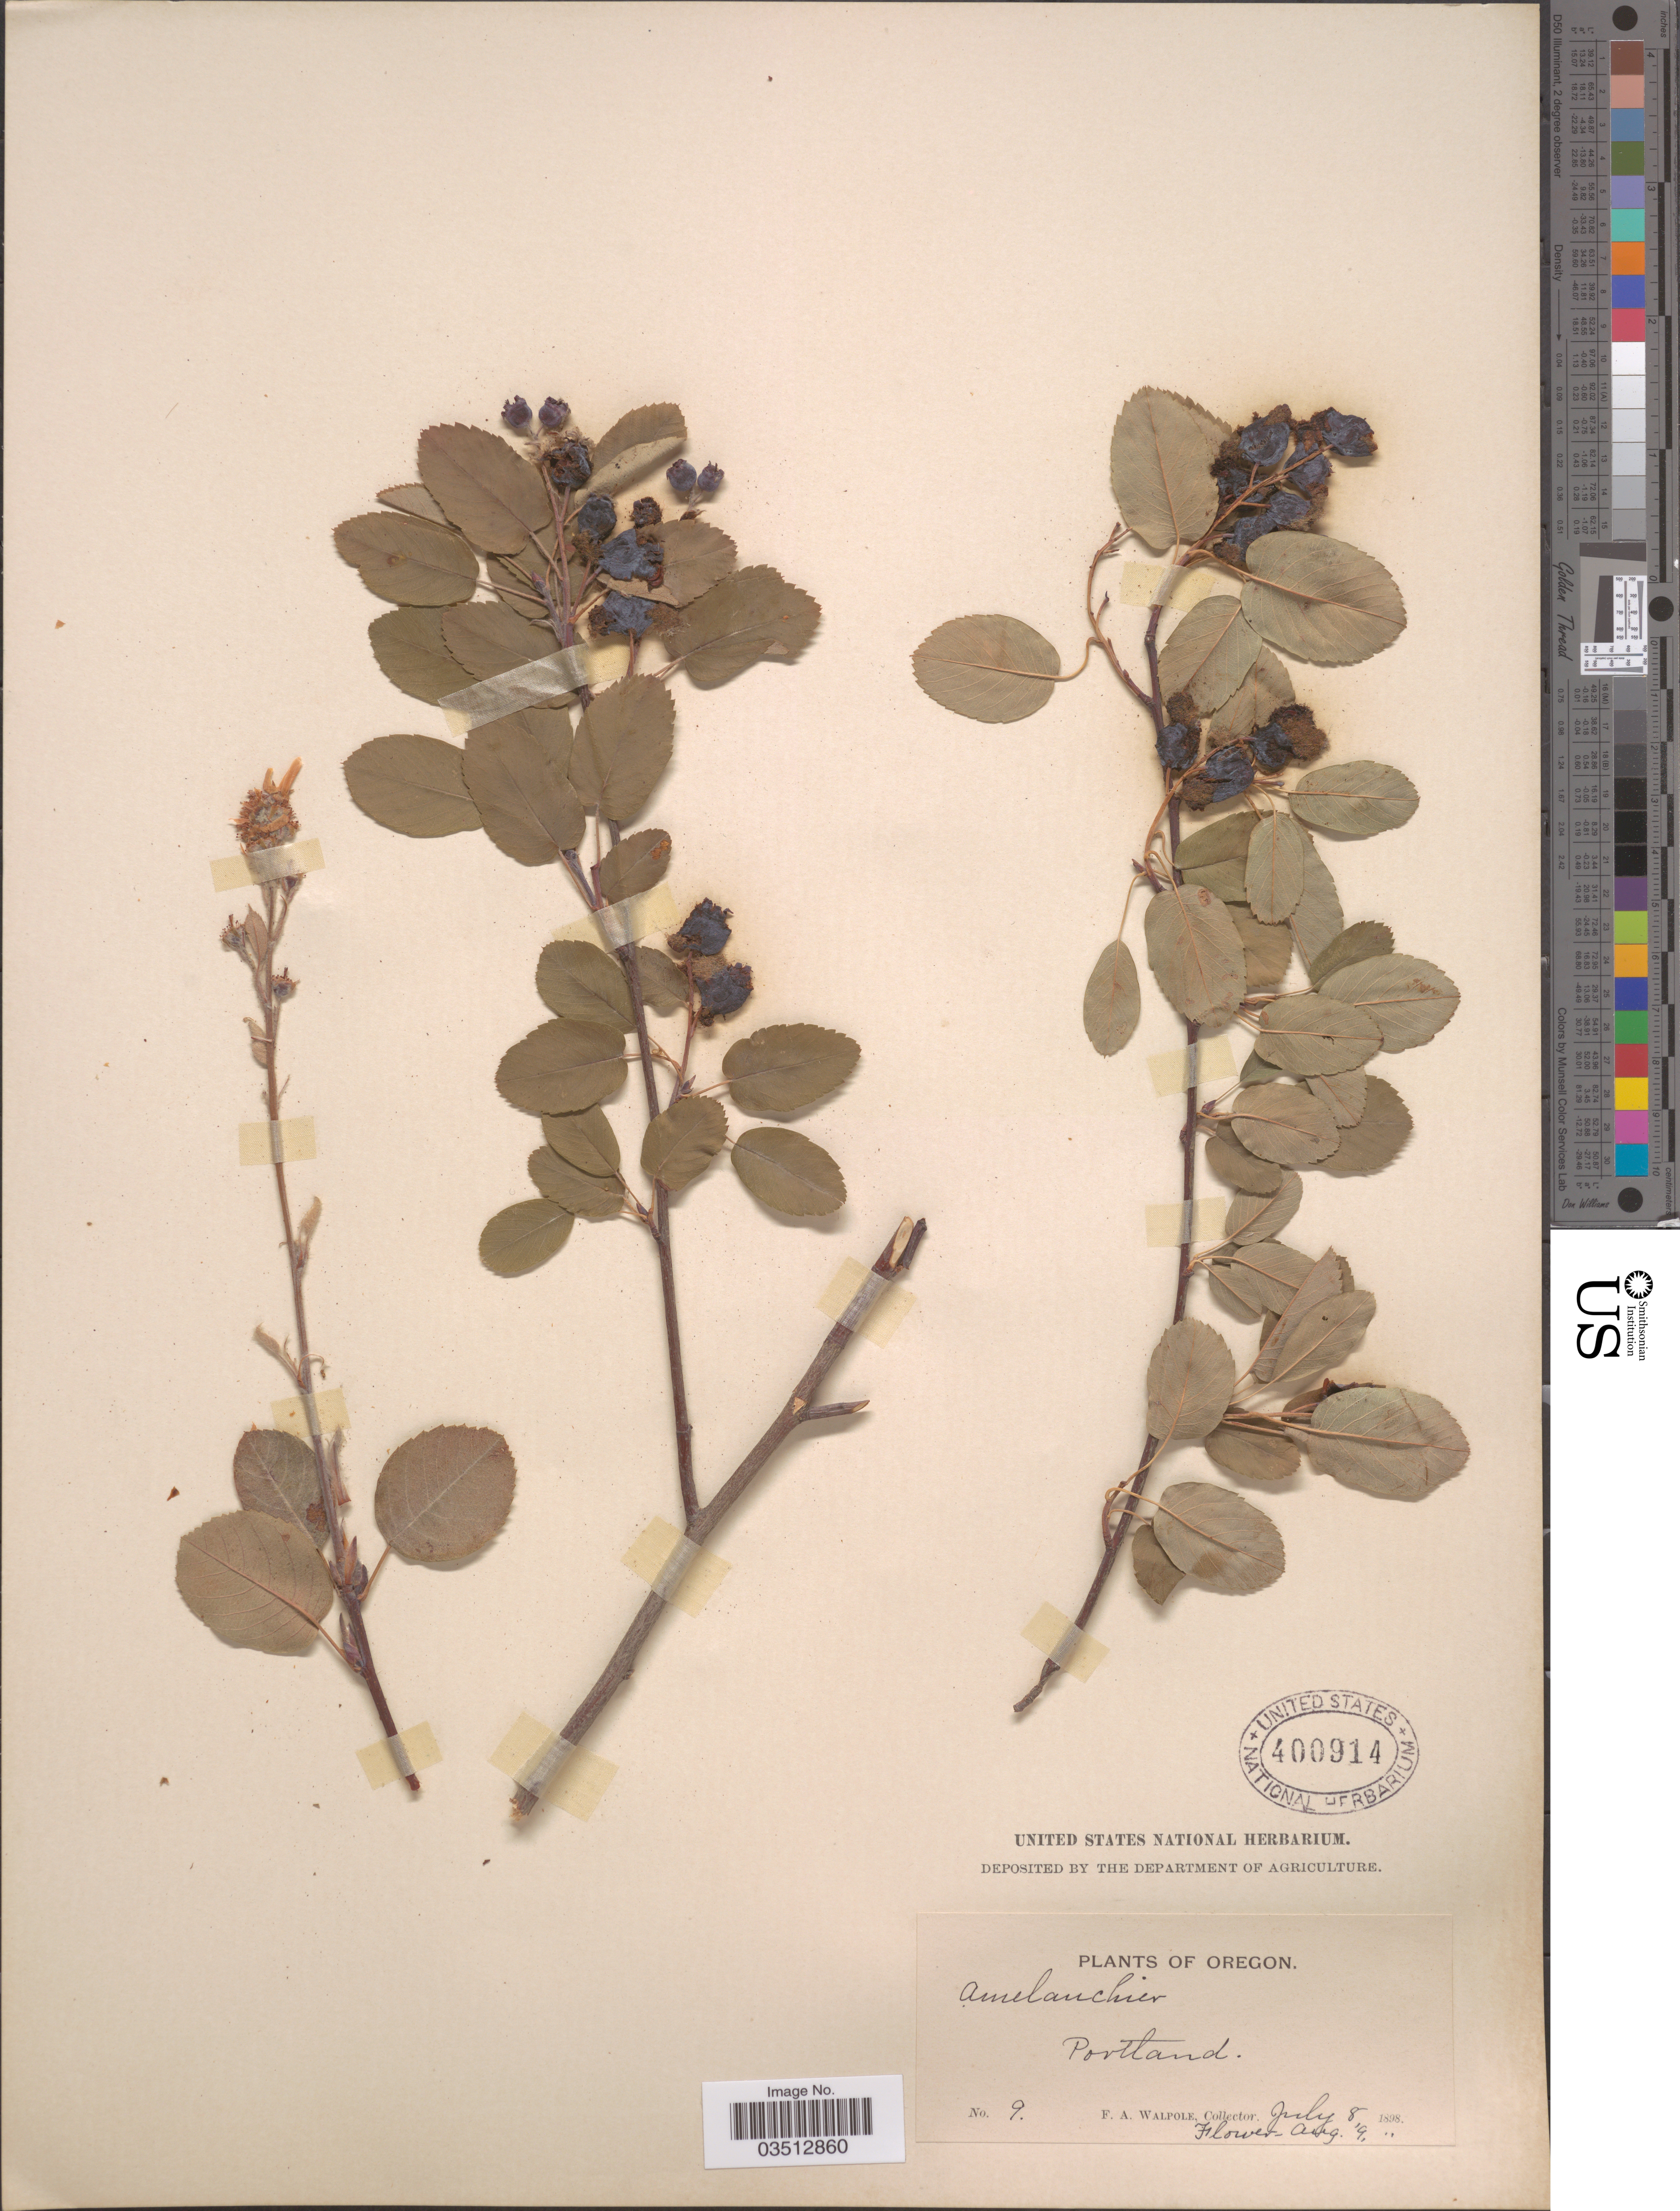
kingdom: Plantae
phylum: Tracheophyta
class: Magnoliopsida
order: Rosales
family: Rosaceae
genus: Amelanchier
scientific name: Amelanchier sp.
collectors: F. Walpole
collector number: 9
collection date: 1898-07-08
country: United States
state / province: Oregon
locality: Portland.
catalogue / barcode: US 400914